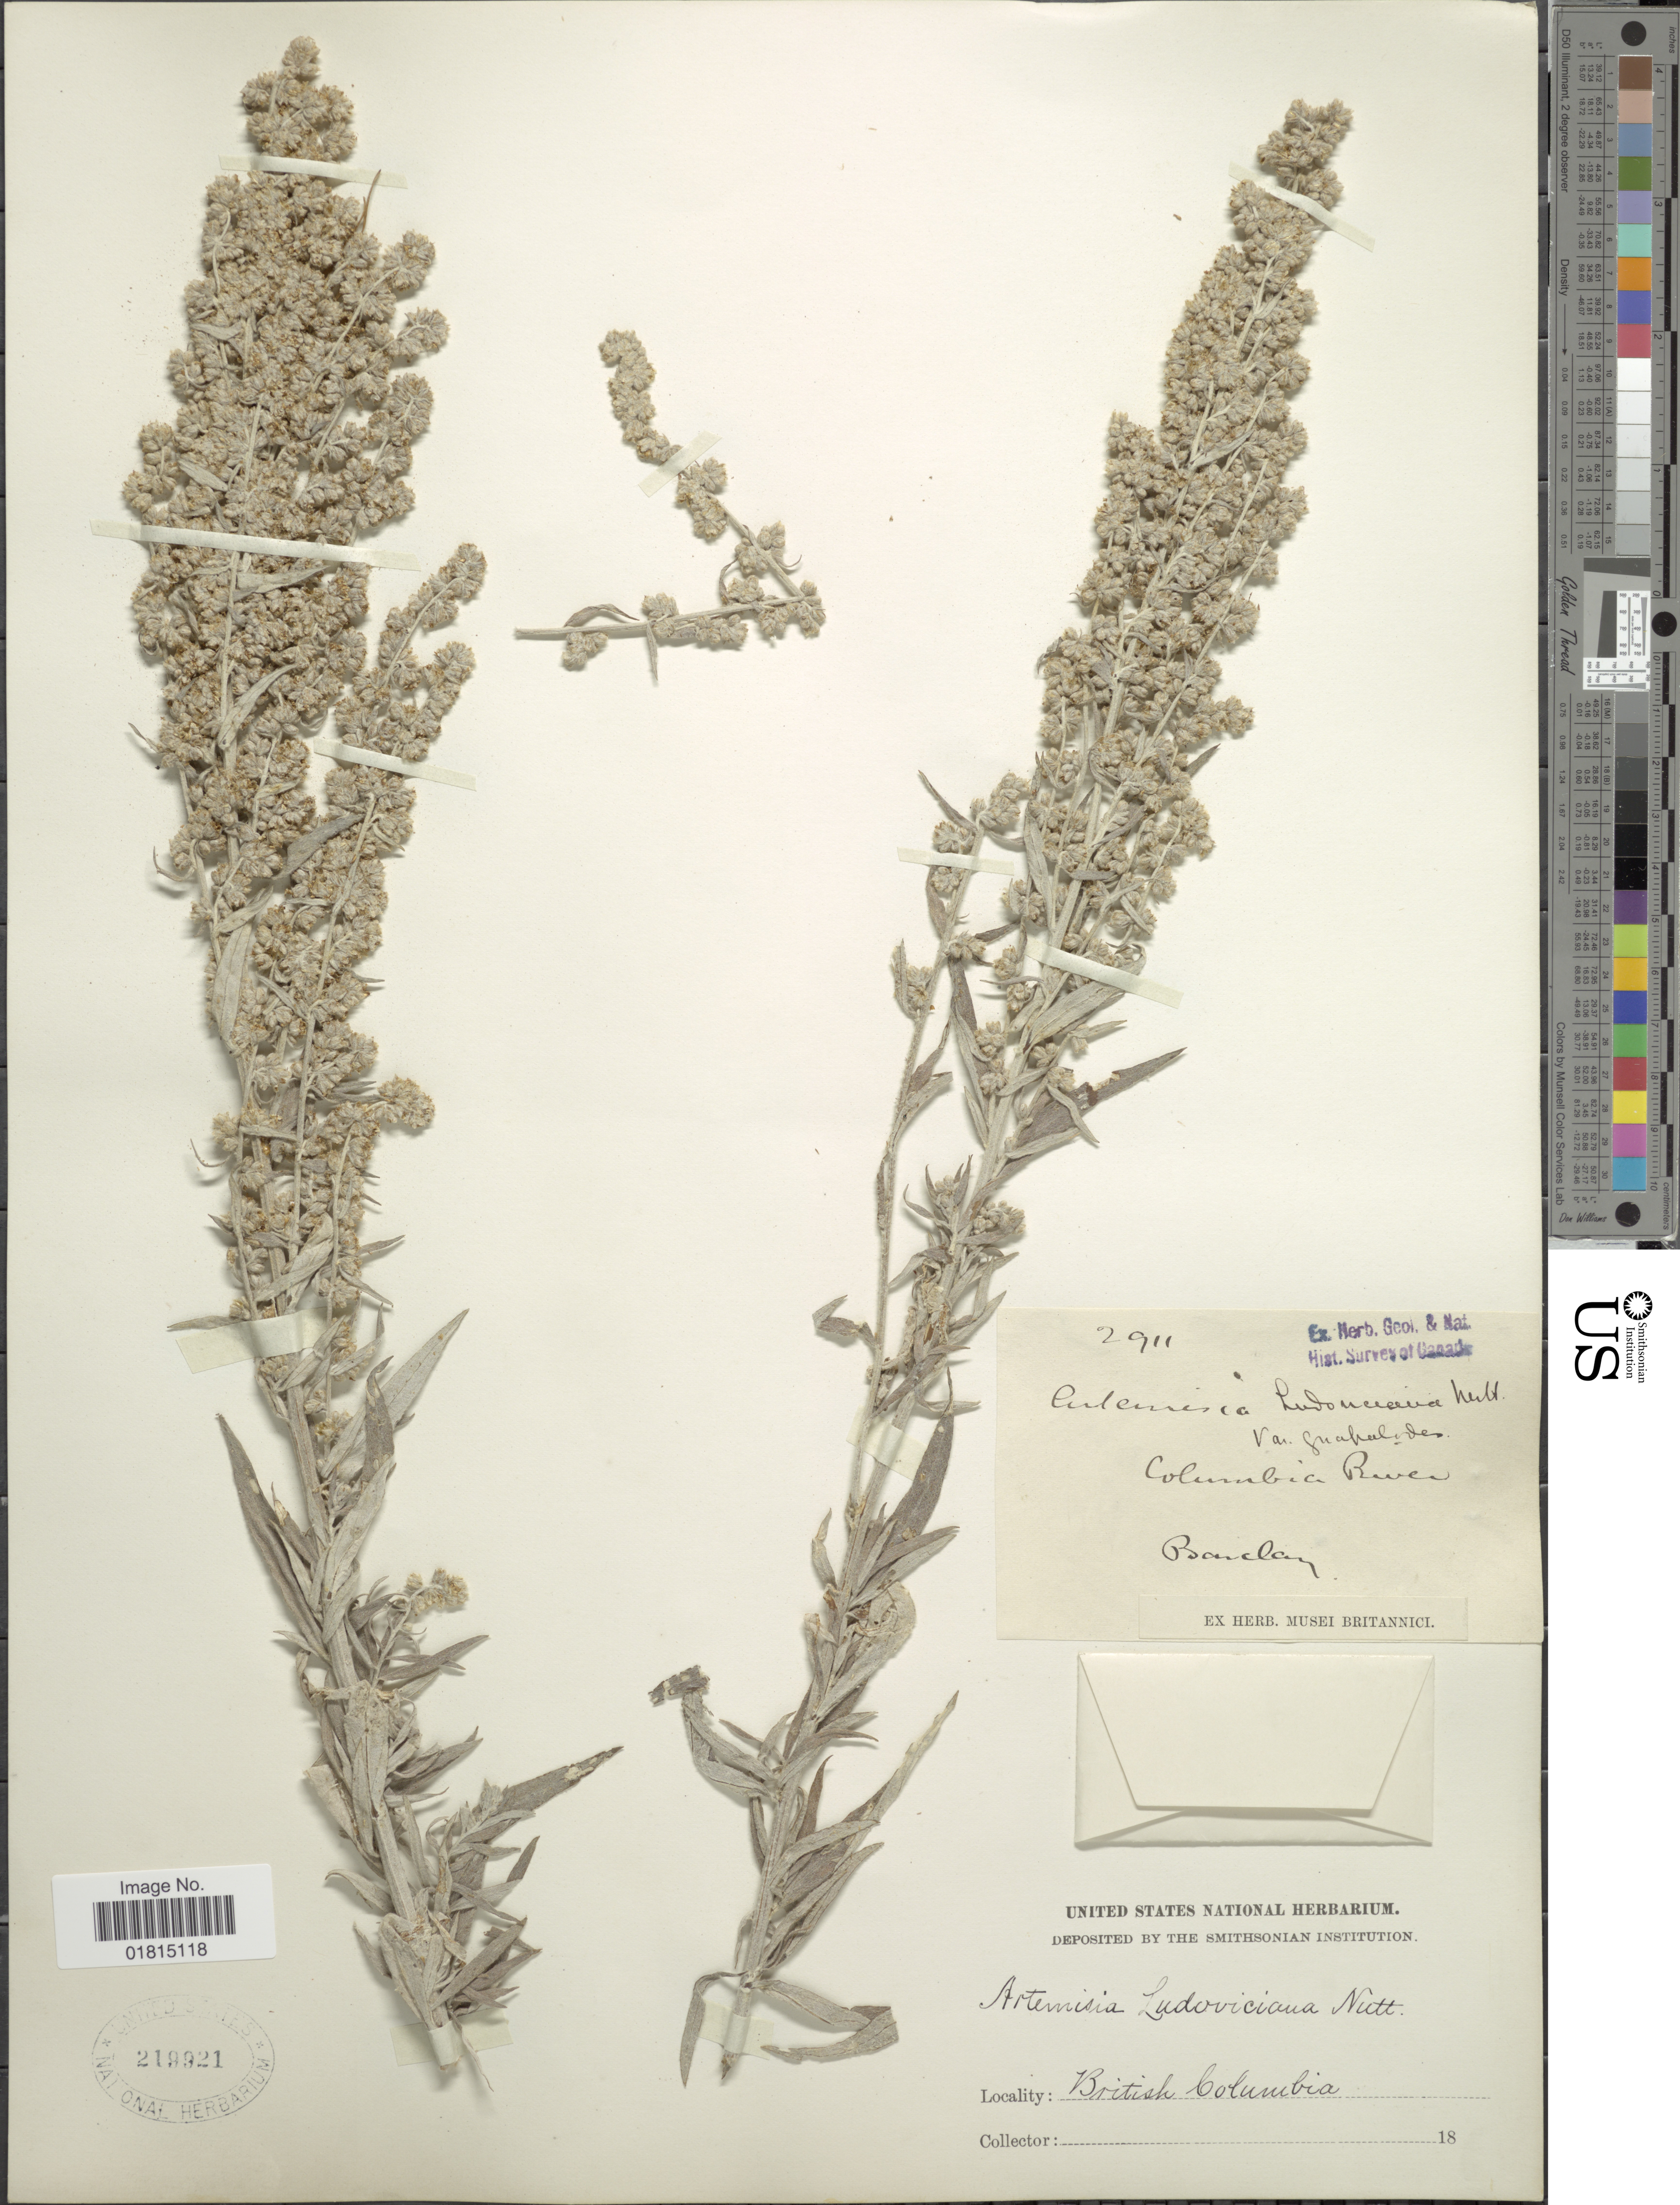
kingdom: Plantae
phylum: Tracheophyta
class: Magnoliopsida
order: Asterales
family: Asteraceae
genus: Artemisia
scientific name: Artemisia diversifolia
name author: Rydb.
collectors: -- Barclay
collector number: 2911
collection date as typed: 18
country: Canada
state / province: British Columbia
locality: Columbia River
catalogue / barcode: US 219921